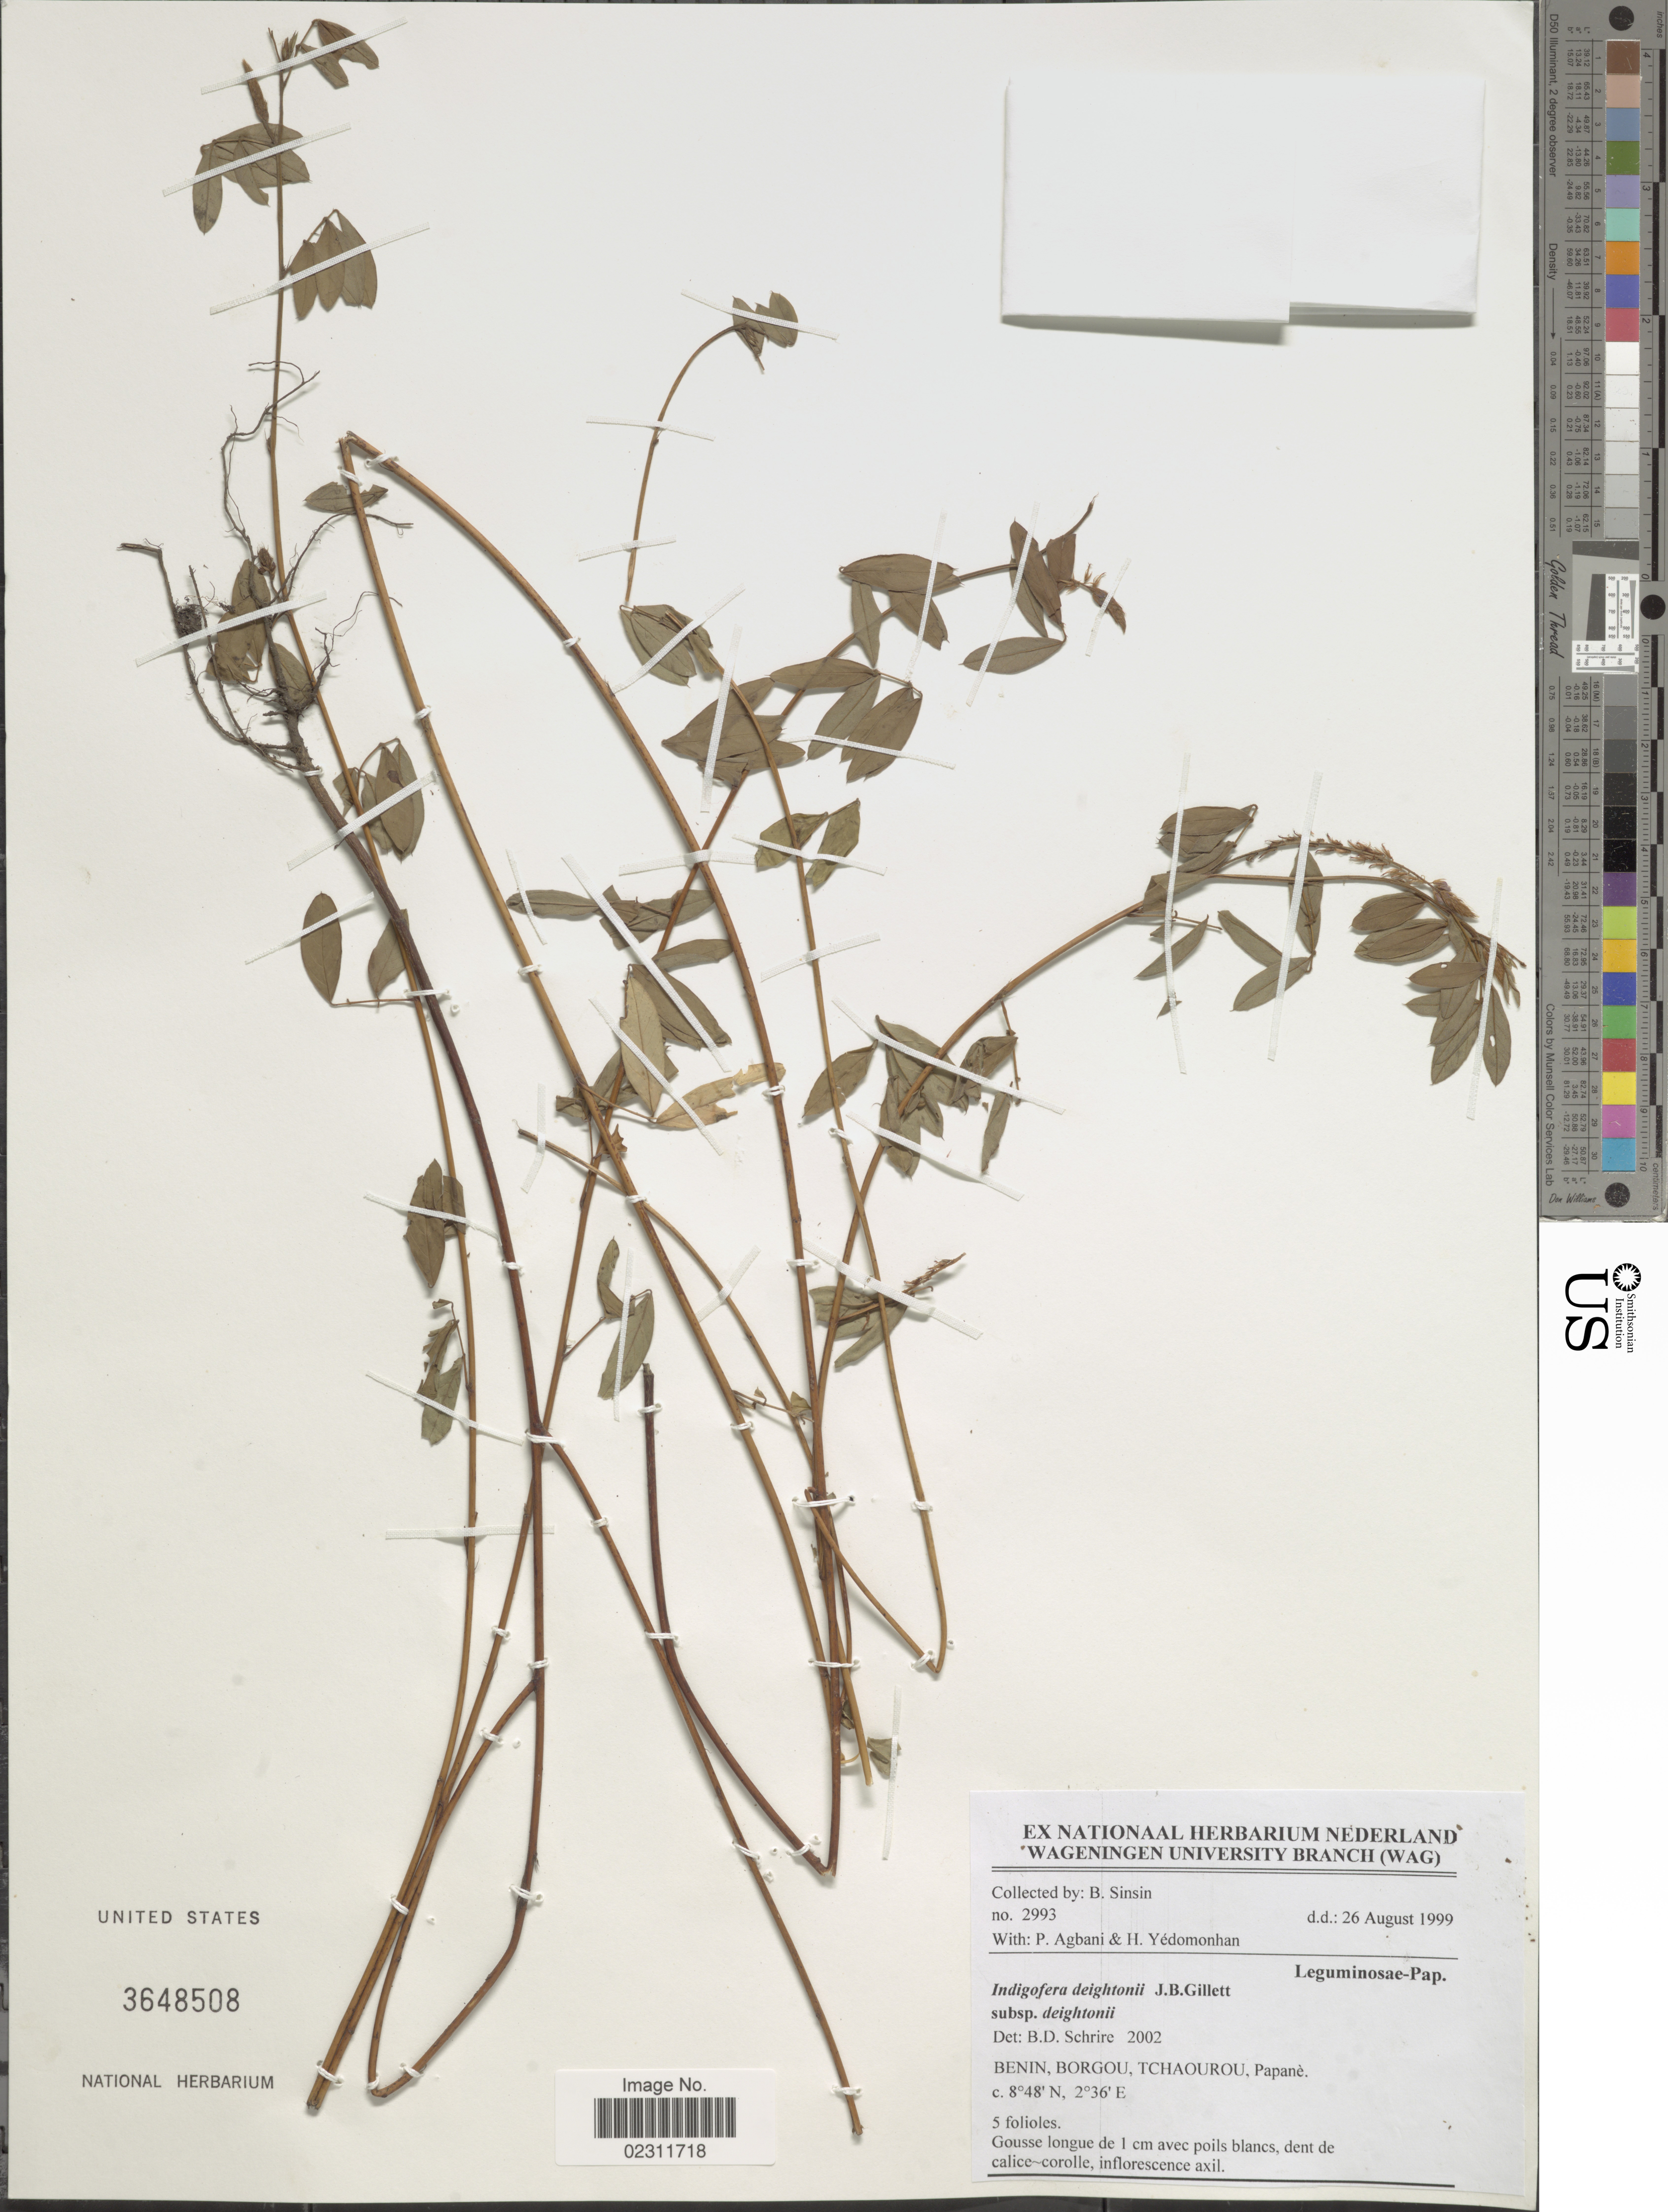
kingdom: Plantae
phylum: Tracheophyta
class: Magnoliopsida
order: Fabales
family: Fabaceae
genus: Indigofera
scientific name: Indigofera deightonii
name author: J.B. Gillett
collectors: B. Sinsin, P. Agbani & H. Yedomonhan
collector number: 2993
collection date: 1999-08-26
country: Benin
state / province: Borgou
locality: Tchaourou, Papane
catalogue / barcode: US 3648508